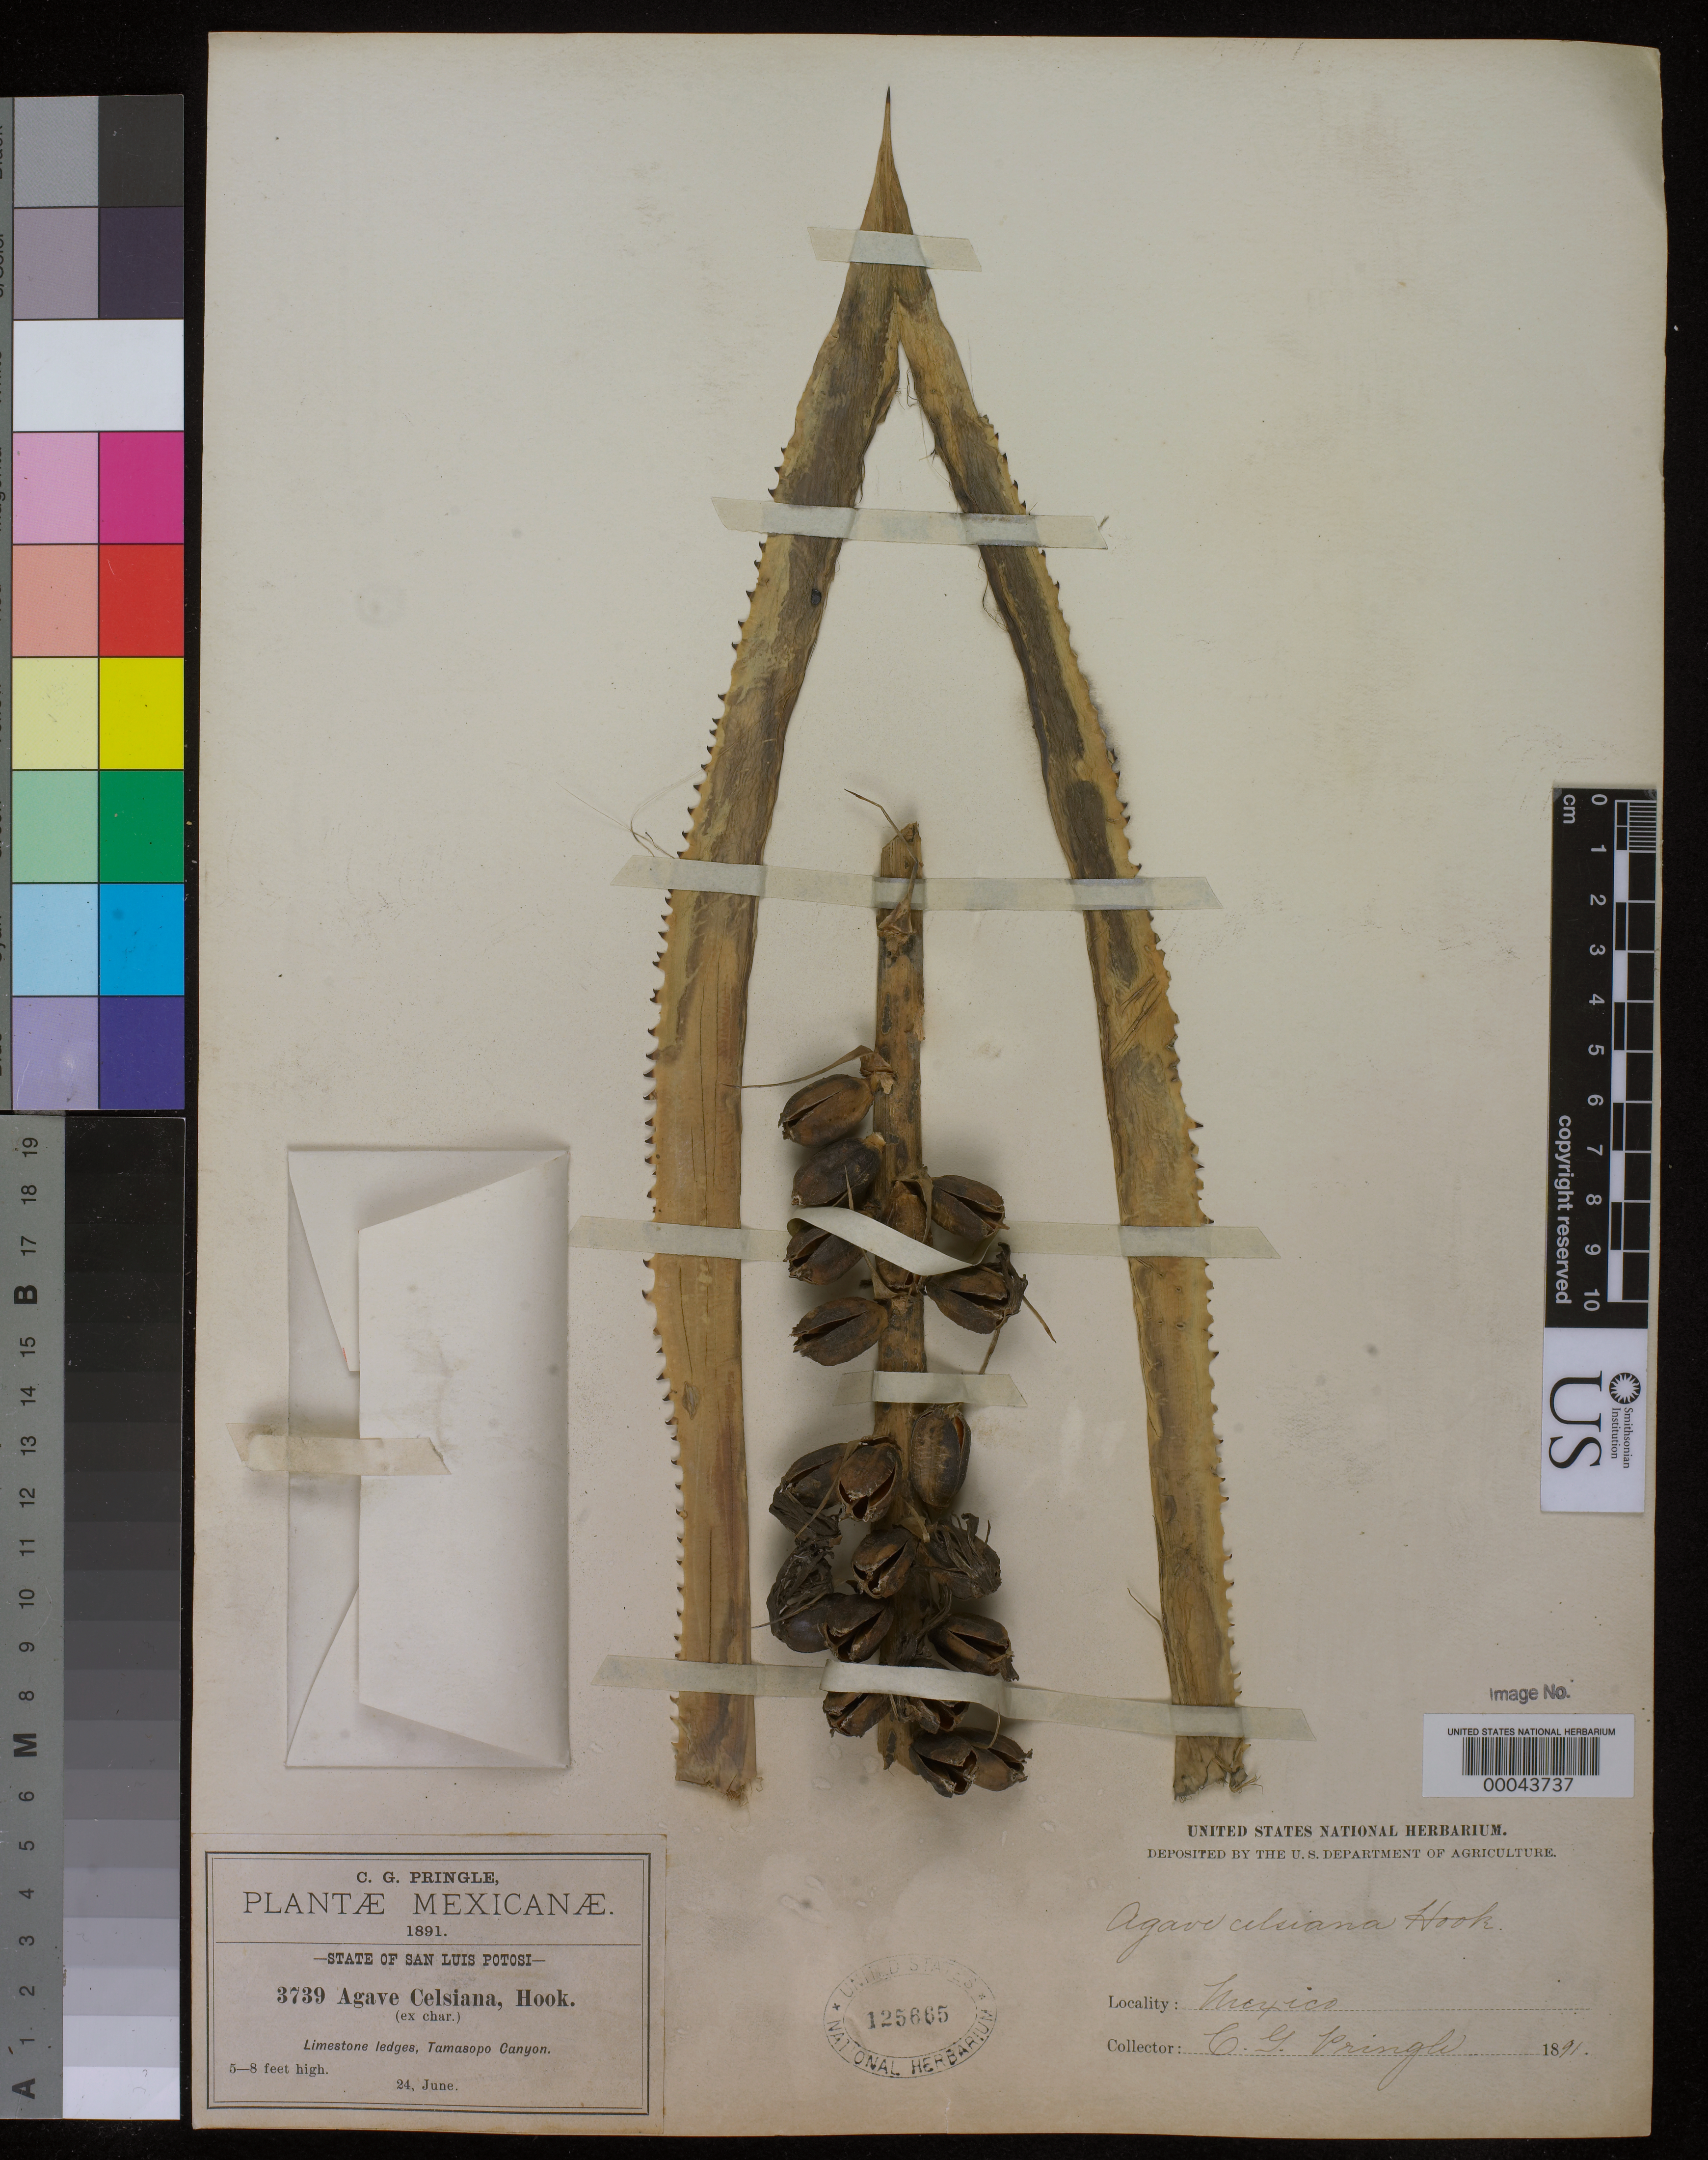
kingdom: Plantae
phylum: Tracheophyta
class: Liliopsida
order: Asparagales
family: Asparagaceae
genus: Agave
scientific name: Agave celsii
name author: Hook.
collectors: C. G. Pringle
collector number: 3739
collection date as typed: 24 Jun 1891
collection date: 1891-06-24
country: Mexico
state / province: San Luis Potosí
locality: Tamasopo canyon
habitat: Limestone ledges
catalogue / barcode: US 125665